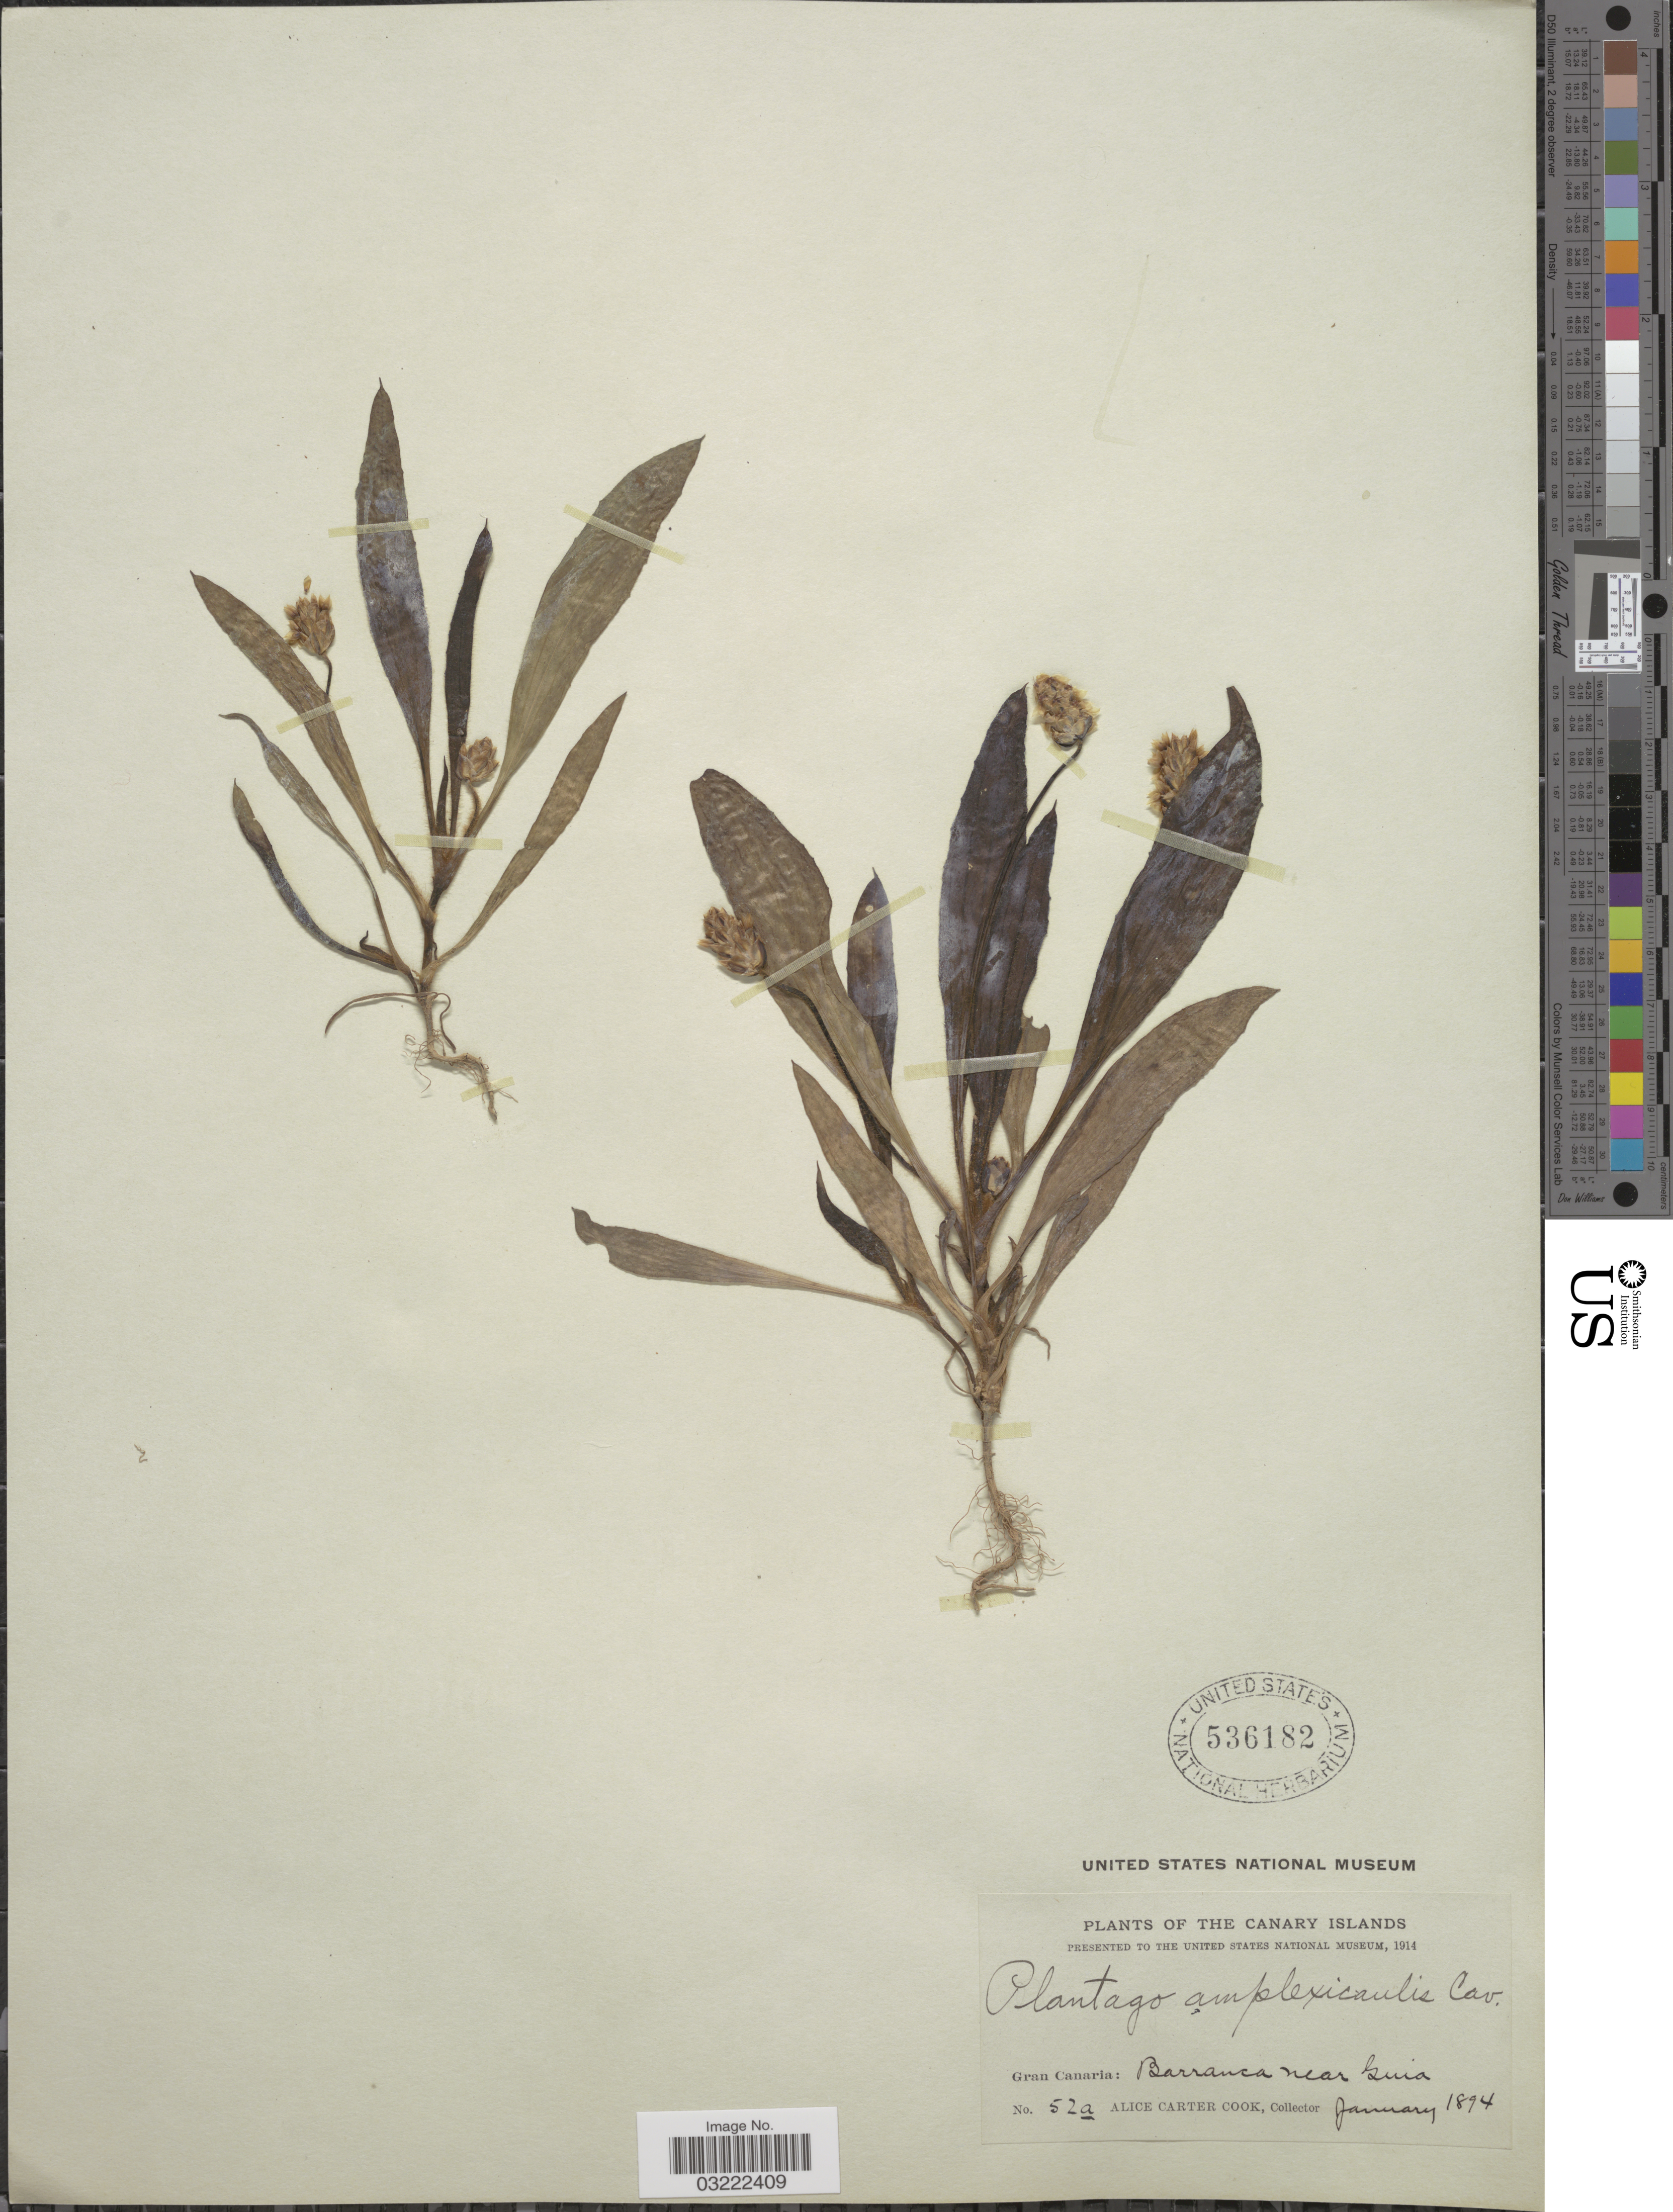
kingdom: Plantae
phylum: Tracheophyta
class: Magnoliopsida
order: Lamiales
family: Plantaginaceae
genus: Plantago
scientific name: Plantago amplexicaulis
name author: Cav.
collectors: Alice C. Cook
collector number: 52a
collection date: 1894-01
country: Spain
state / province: Canarias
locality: The Canary Islands, Grand Canaria: Barranca near Guia.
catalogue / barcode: US 536182